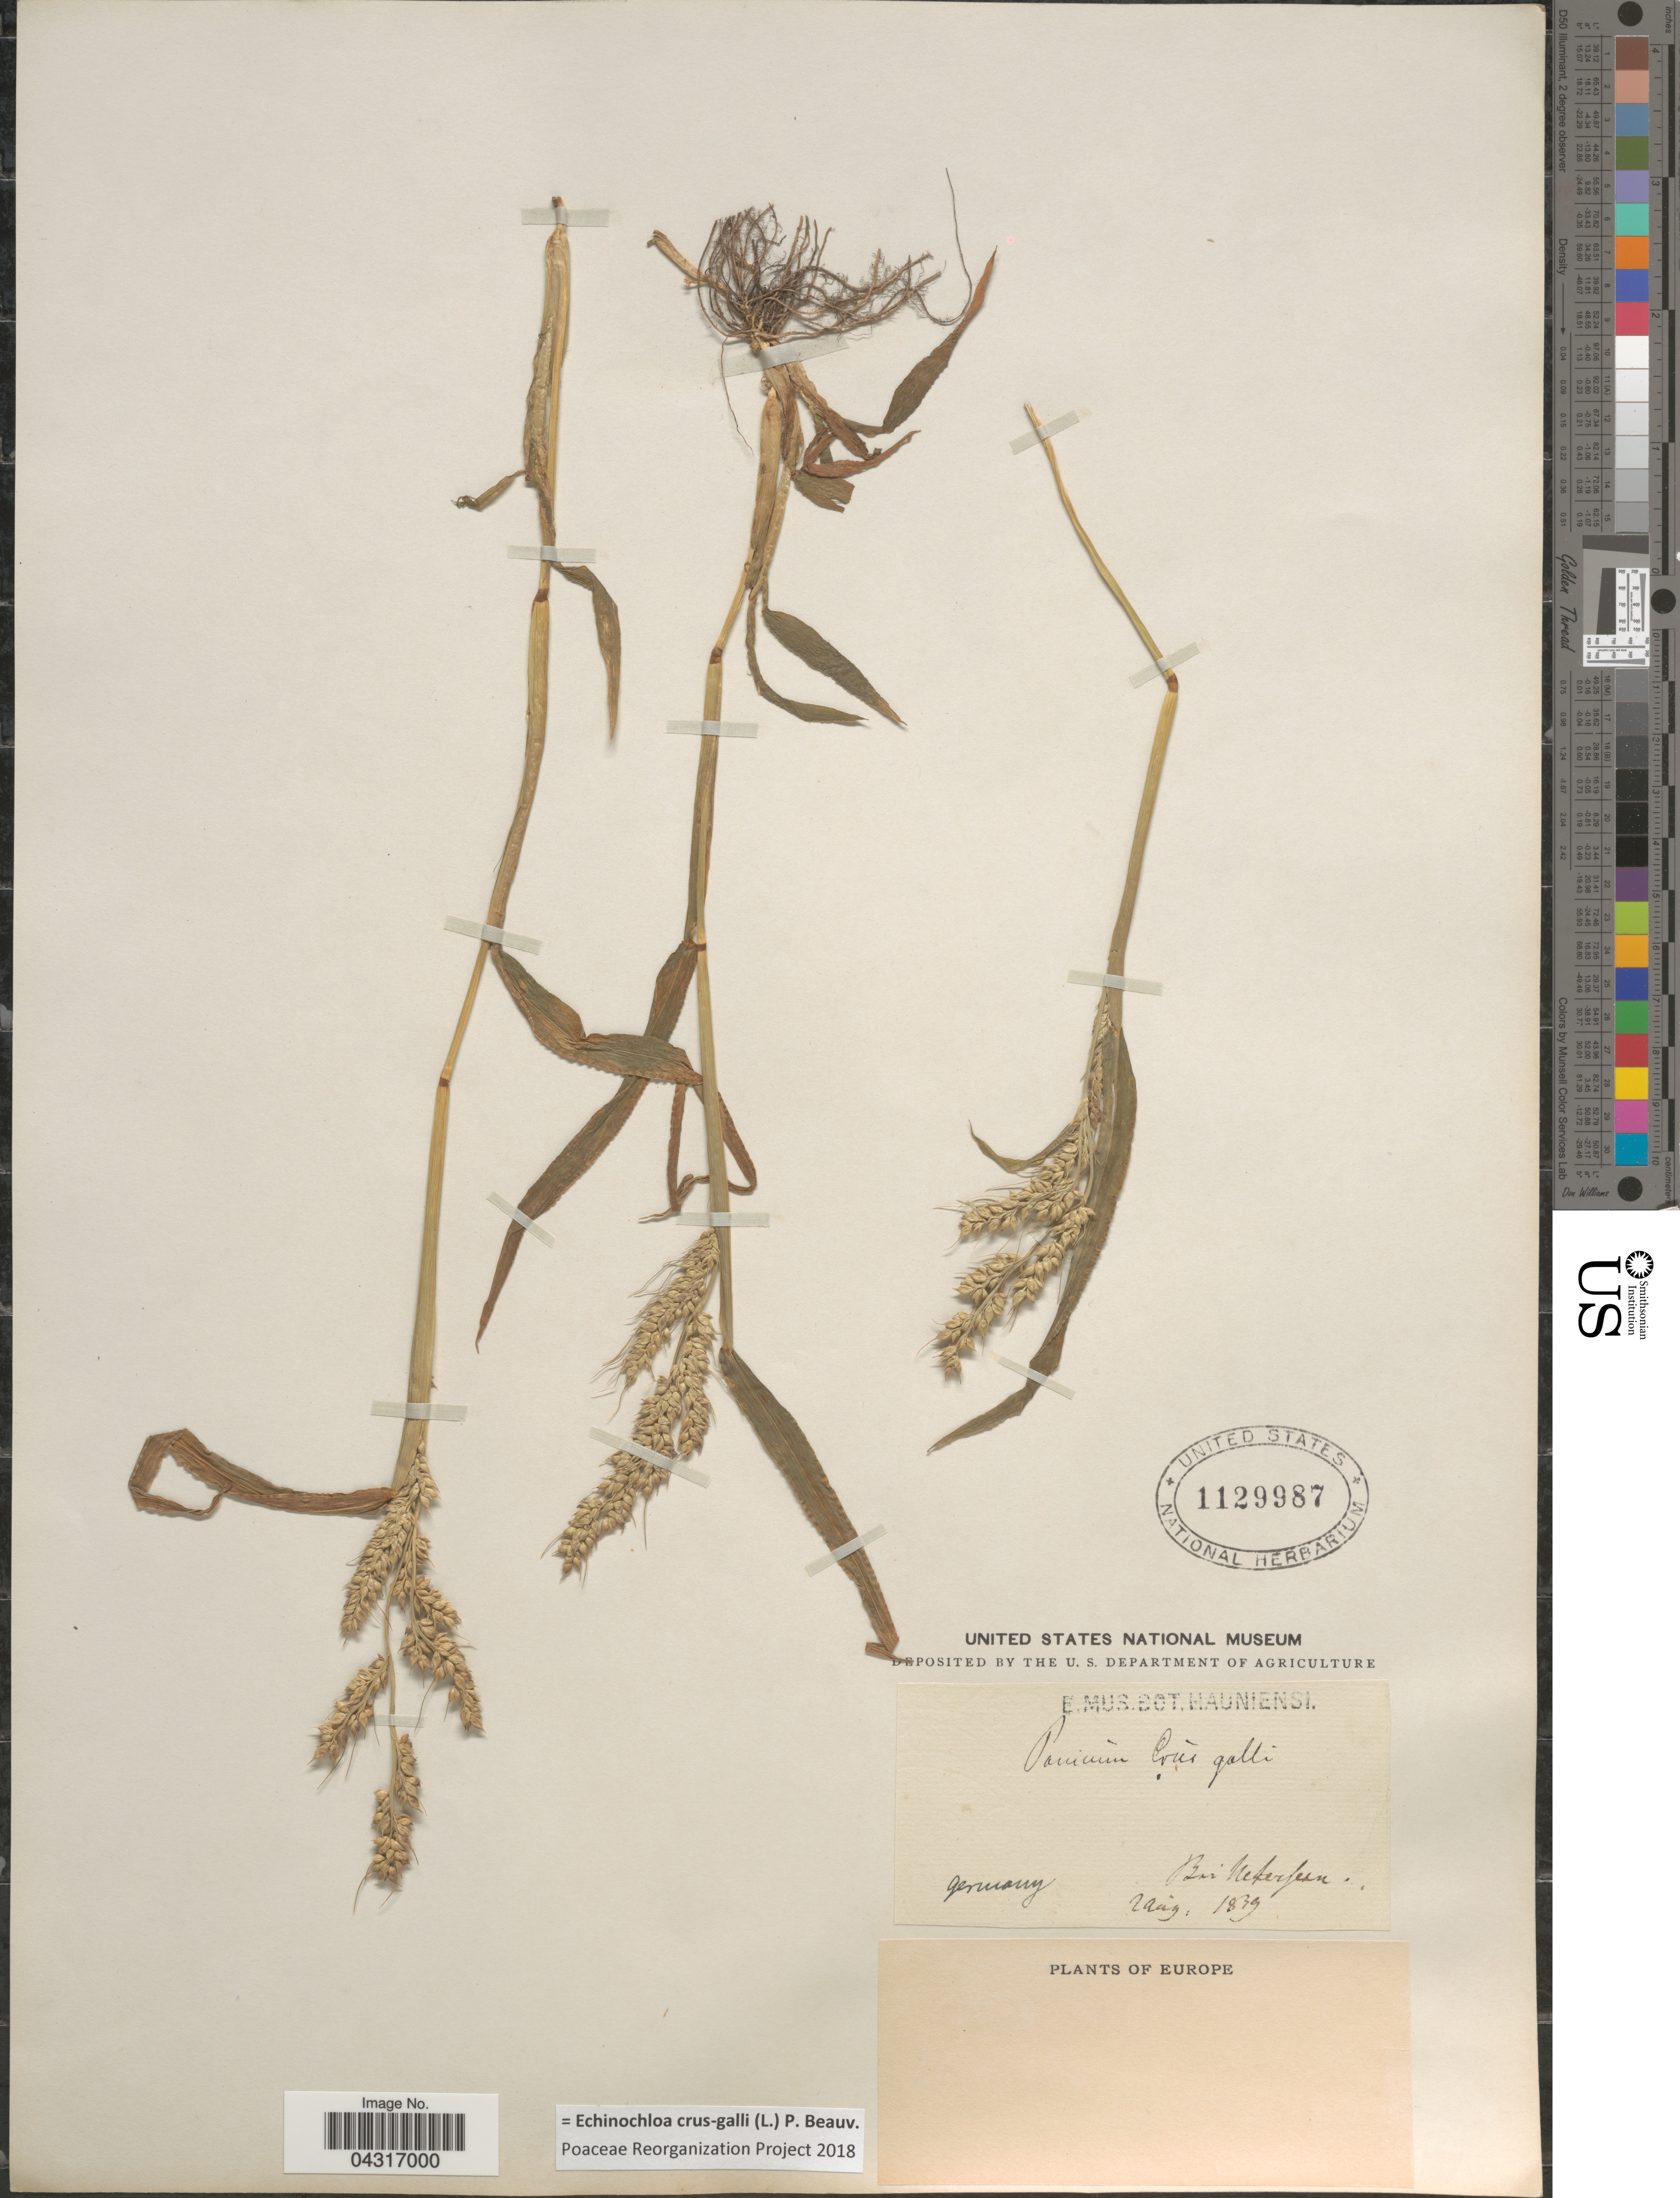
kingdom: Plantae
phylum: Tracheophyta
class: Liliopsida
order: Poales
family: Poaceae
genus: Echinochloa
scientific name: Echinochloa crus-galli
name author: (L.) P. Beauv.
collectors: ex Mus. Bot. Hauniense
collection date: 1839-08-02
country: Germany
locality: Bei Neferfun. [interpreted]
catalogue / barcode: US 1129987